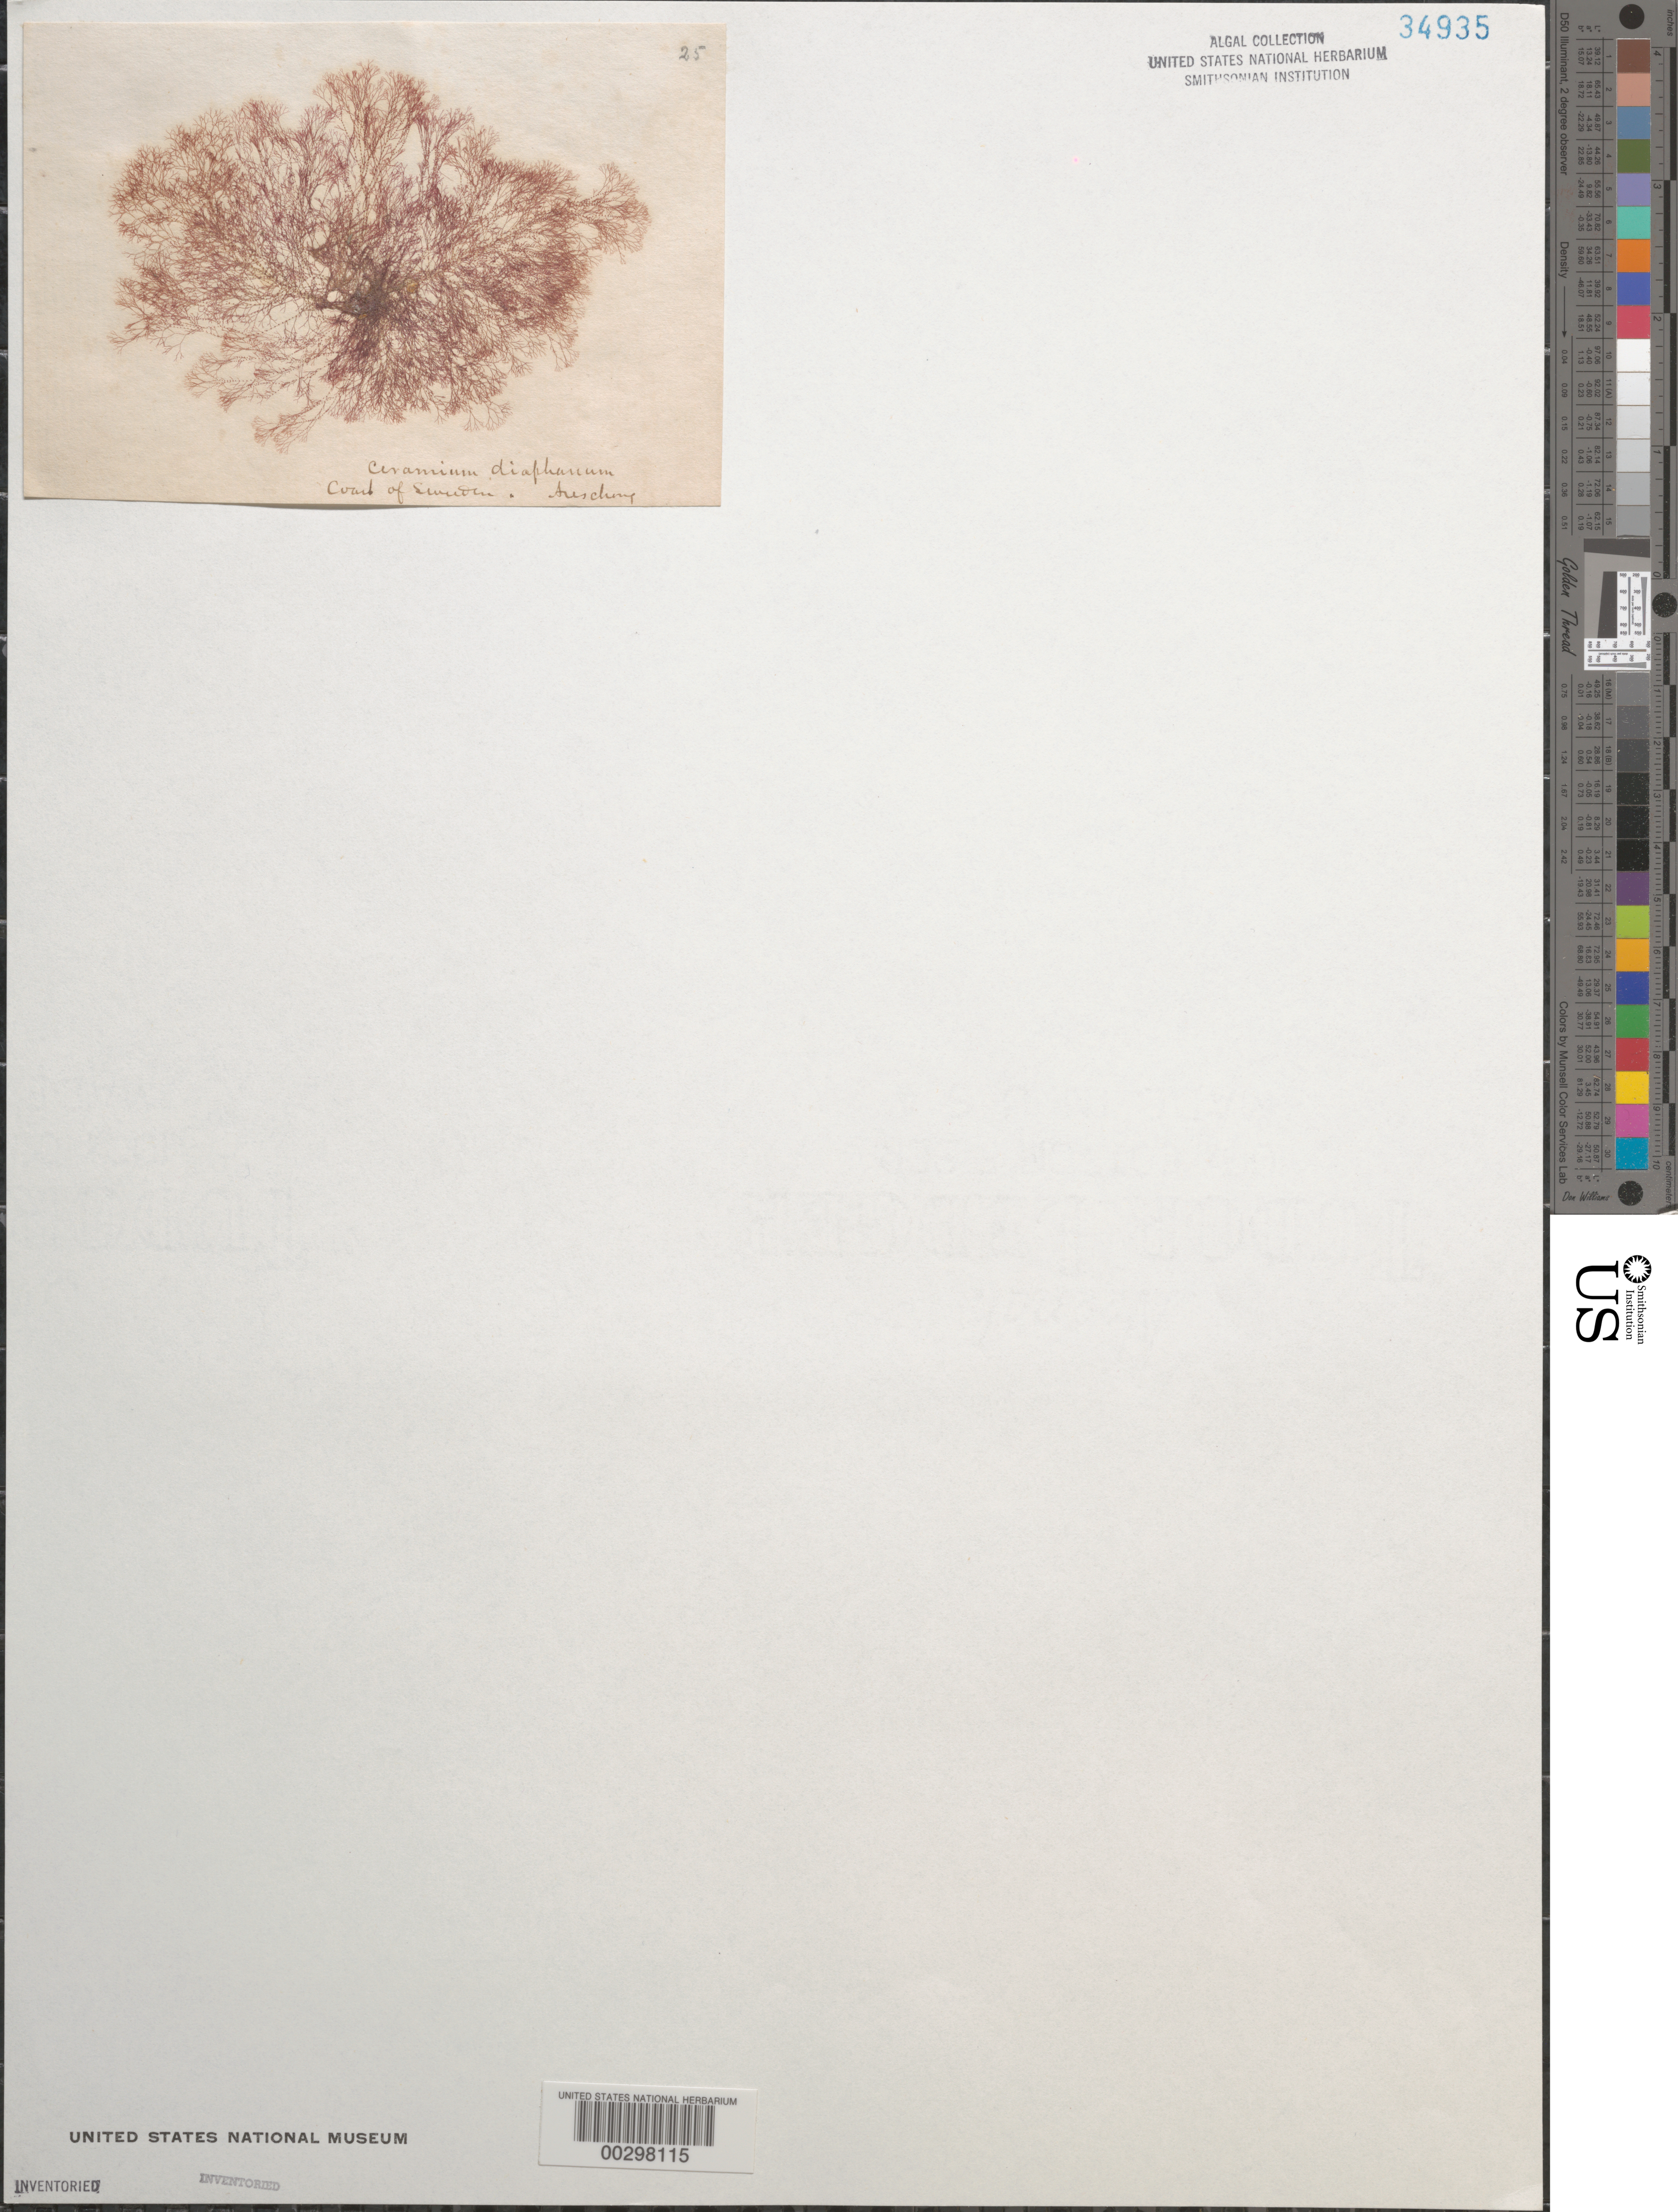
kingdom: Plantae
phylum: Rhodophyta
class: Florideophyceae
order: Ceramiales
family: Ceramiaceae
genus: Ceramium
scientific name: Ceramium diaphanum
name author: (Lightf.) Roth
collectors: -. Areschoug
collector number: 25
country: Sweden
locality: Coast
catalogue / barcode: US 34935